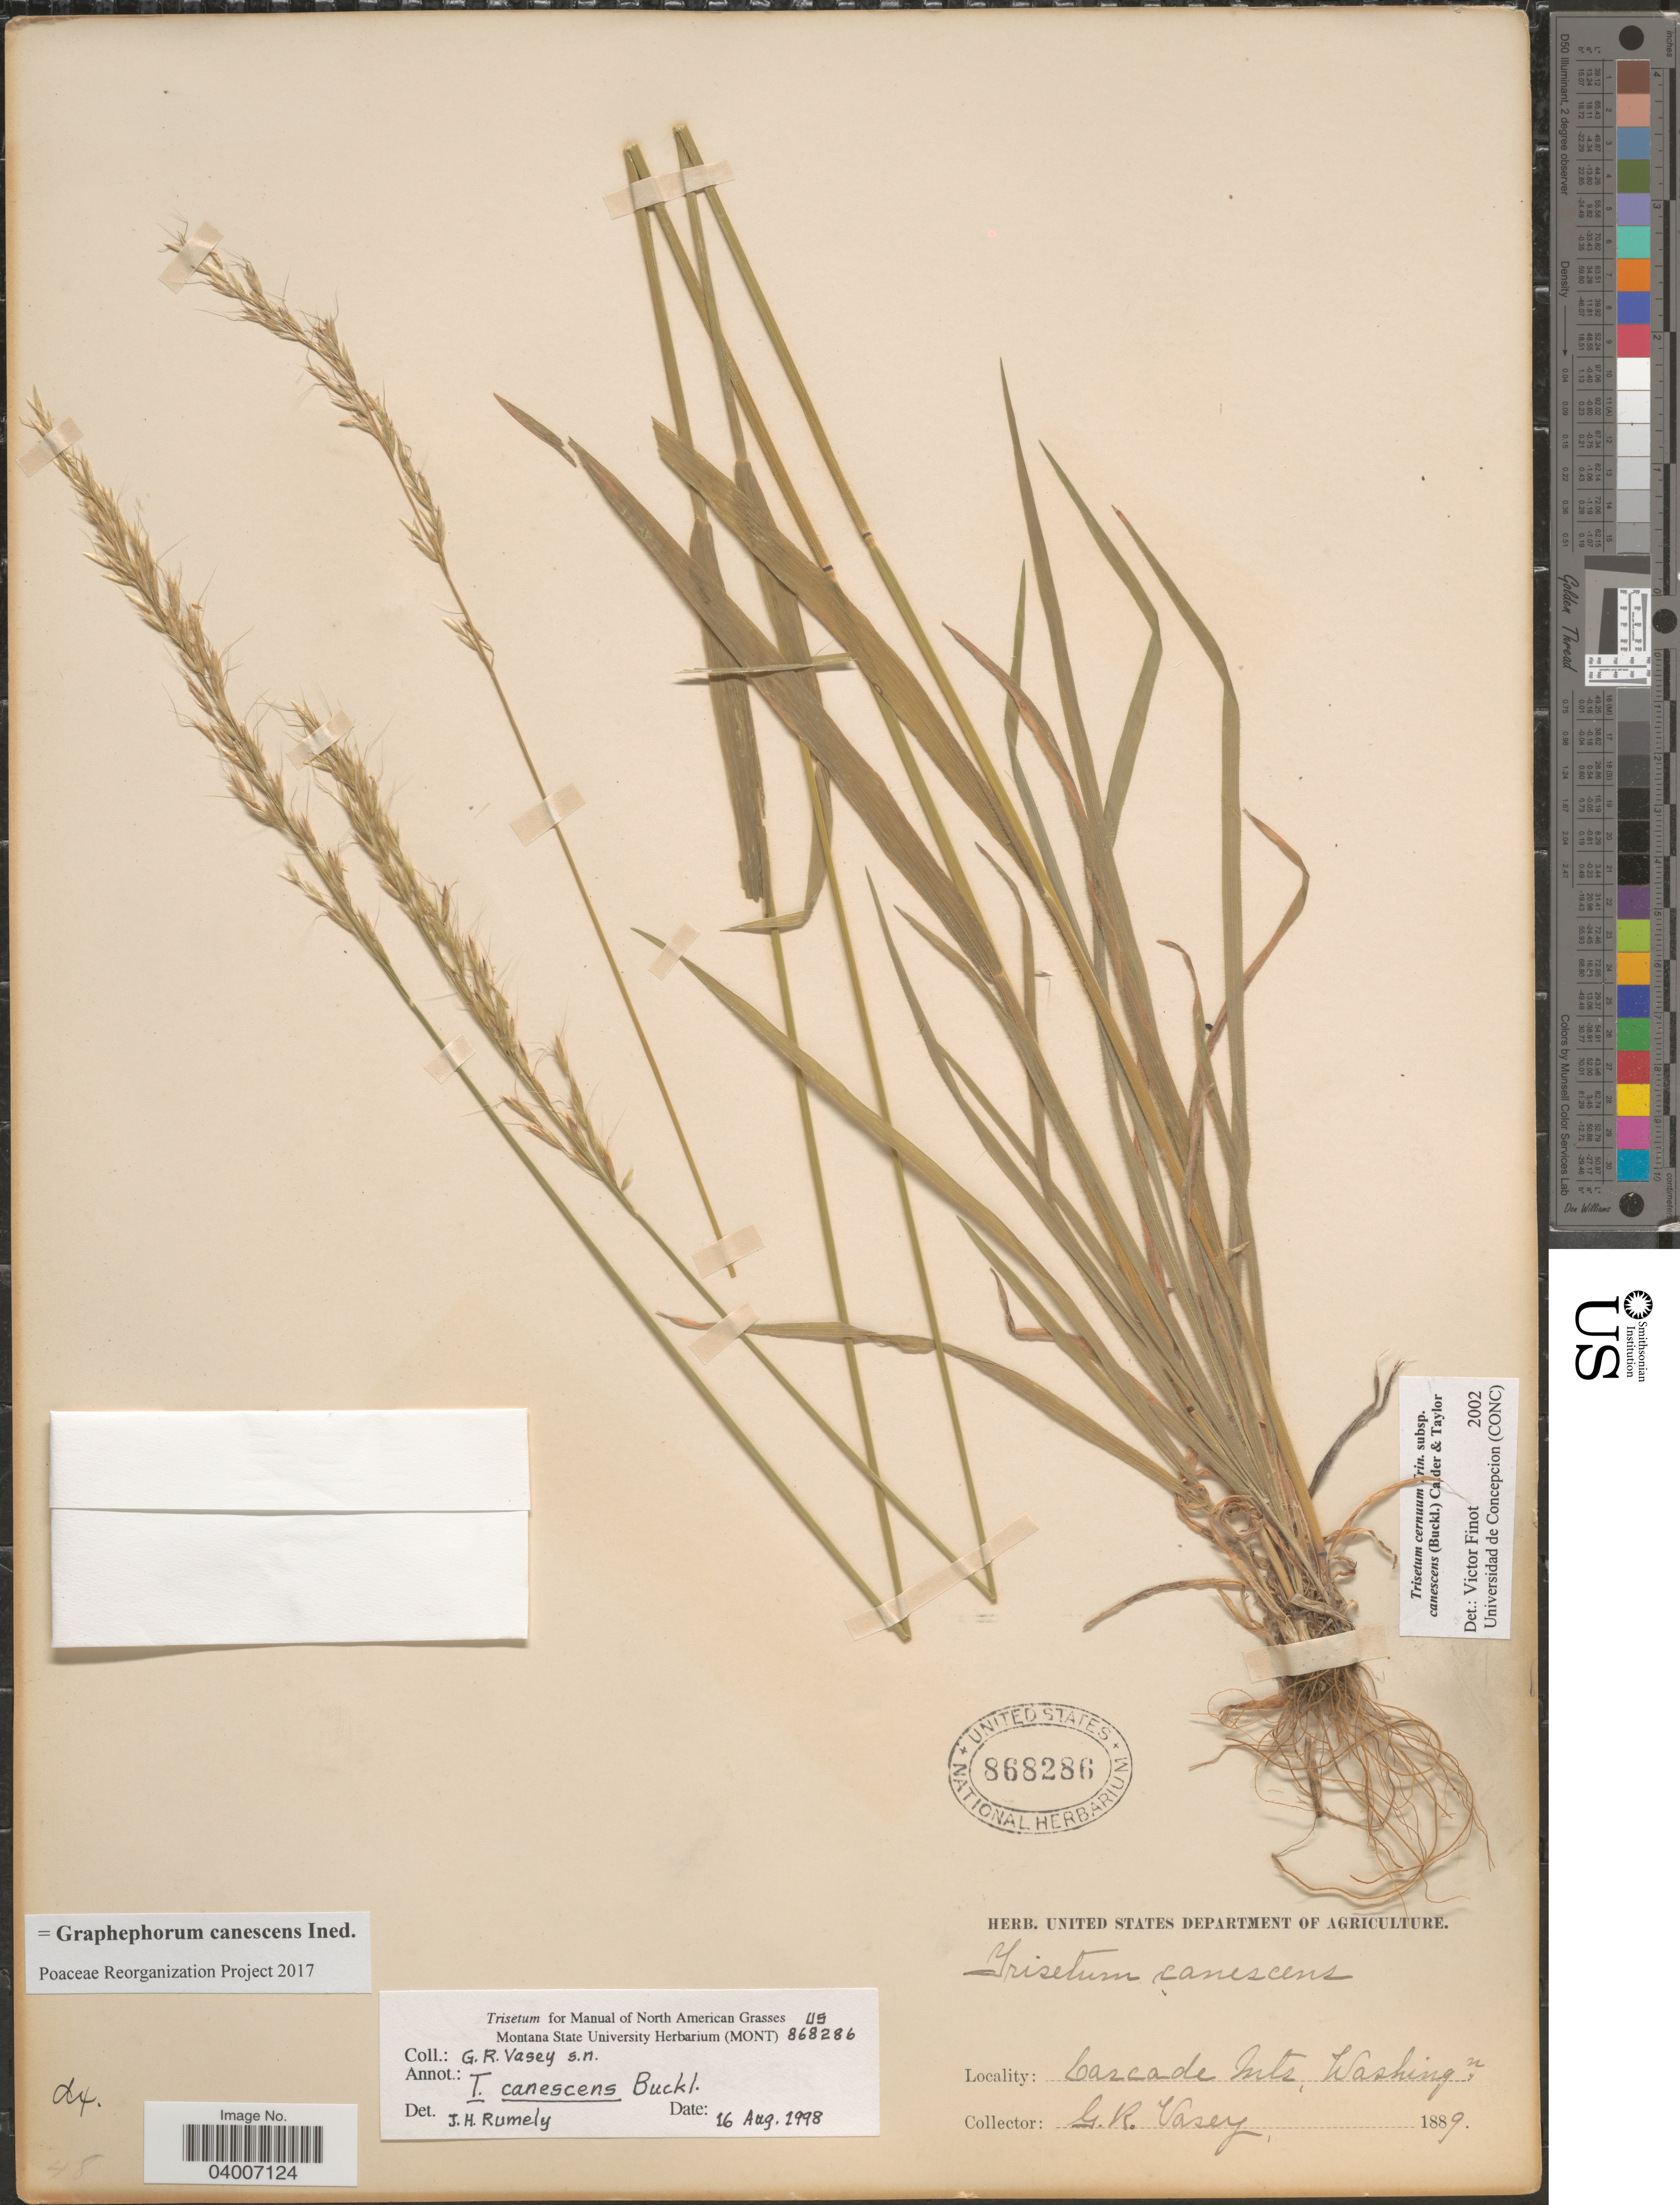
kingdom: Plantae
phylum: Tracheophyta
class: Liliopsida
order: Poales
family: Poaceae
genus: Graphephorum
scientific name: Graphephorum canescens ined.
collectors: G. R. Vasey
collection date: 1889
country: United States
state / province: Washington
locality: Cascade Mts.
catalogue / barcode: US 868286